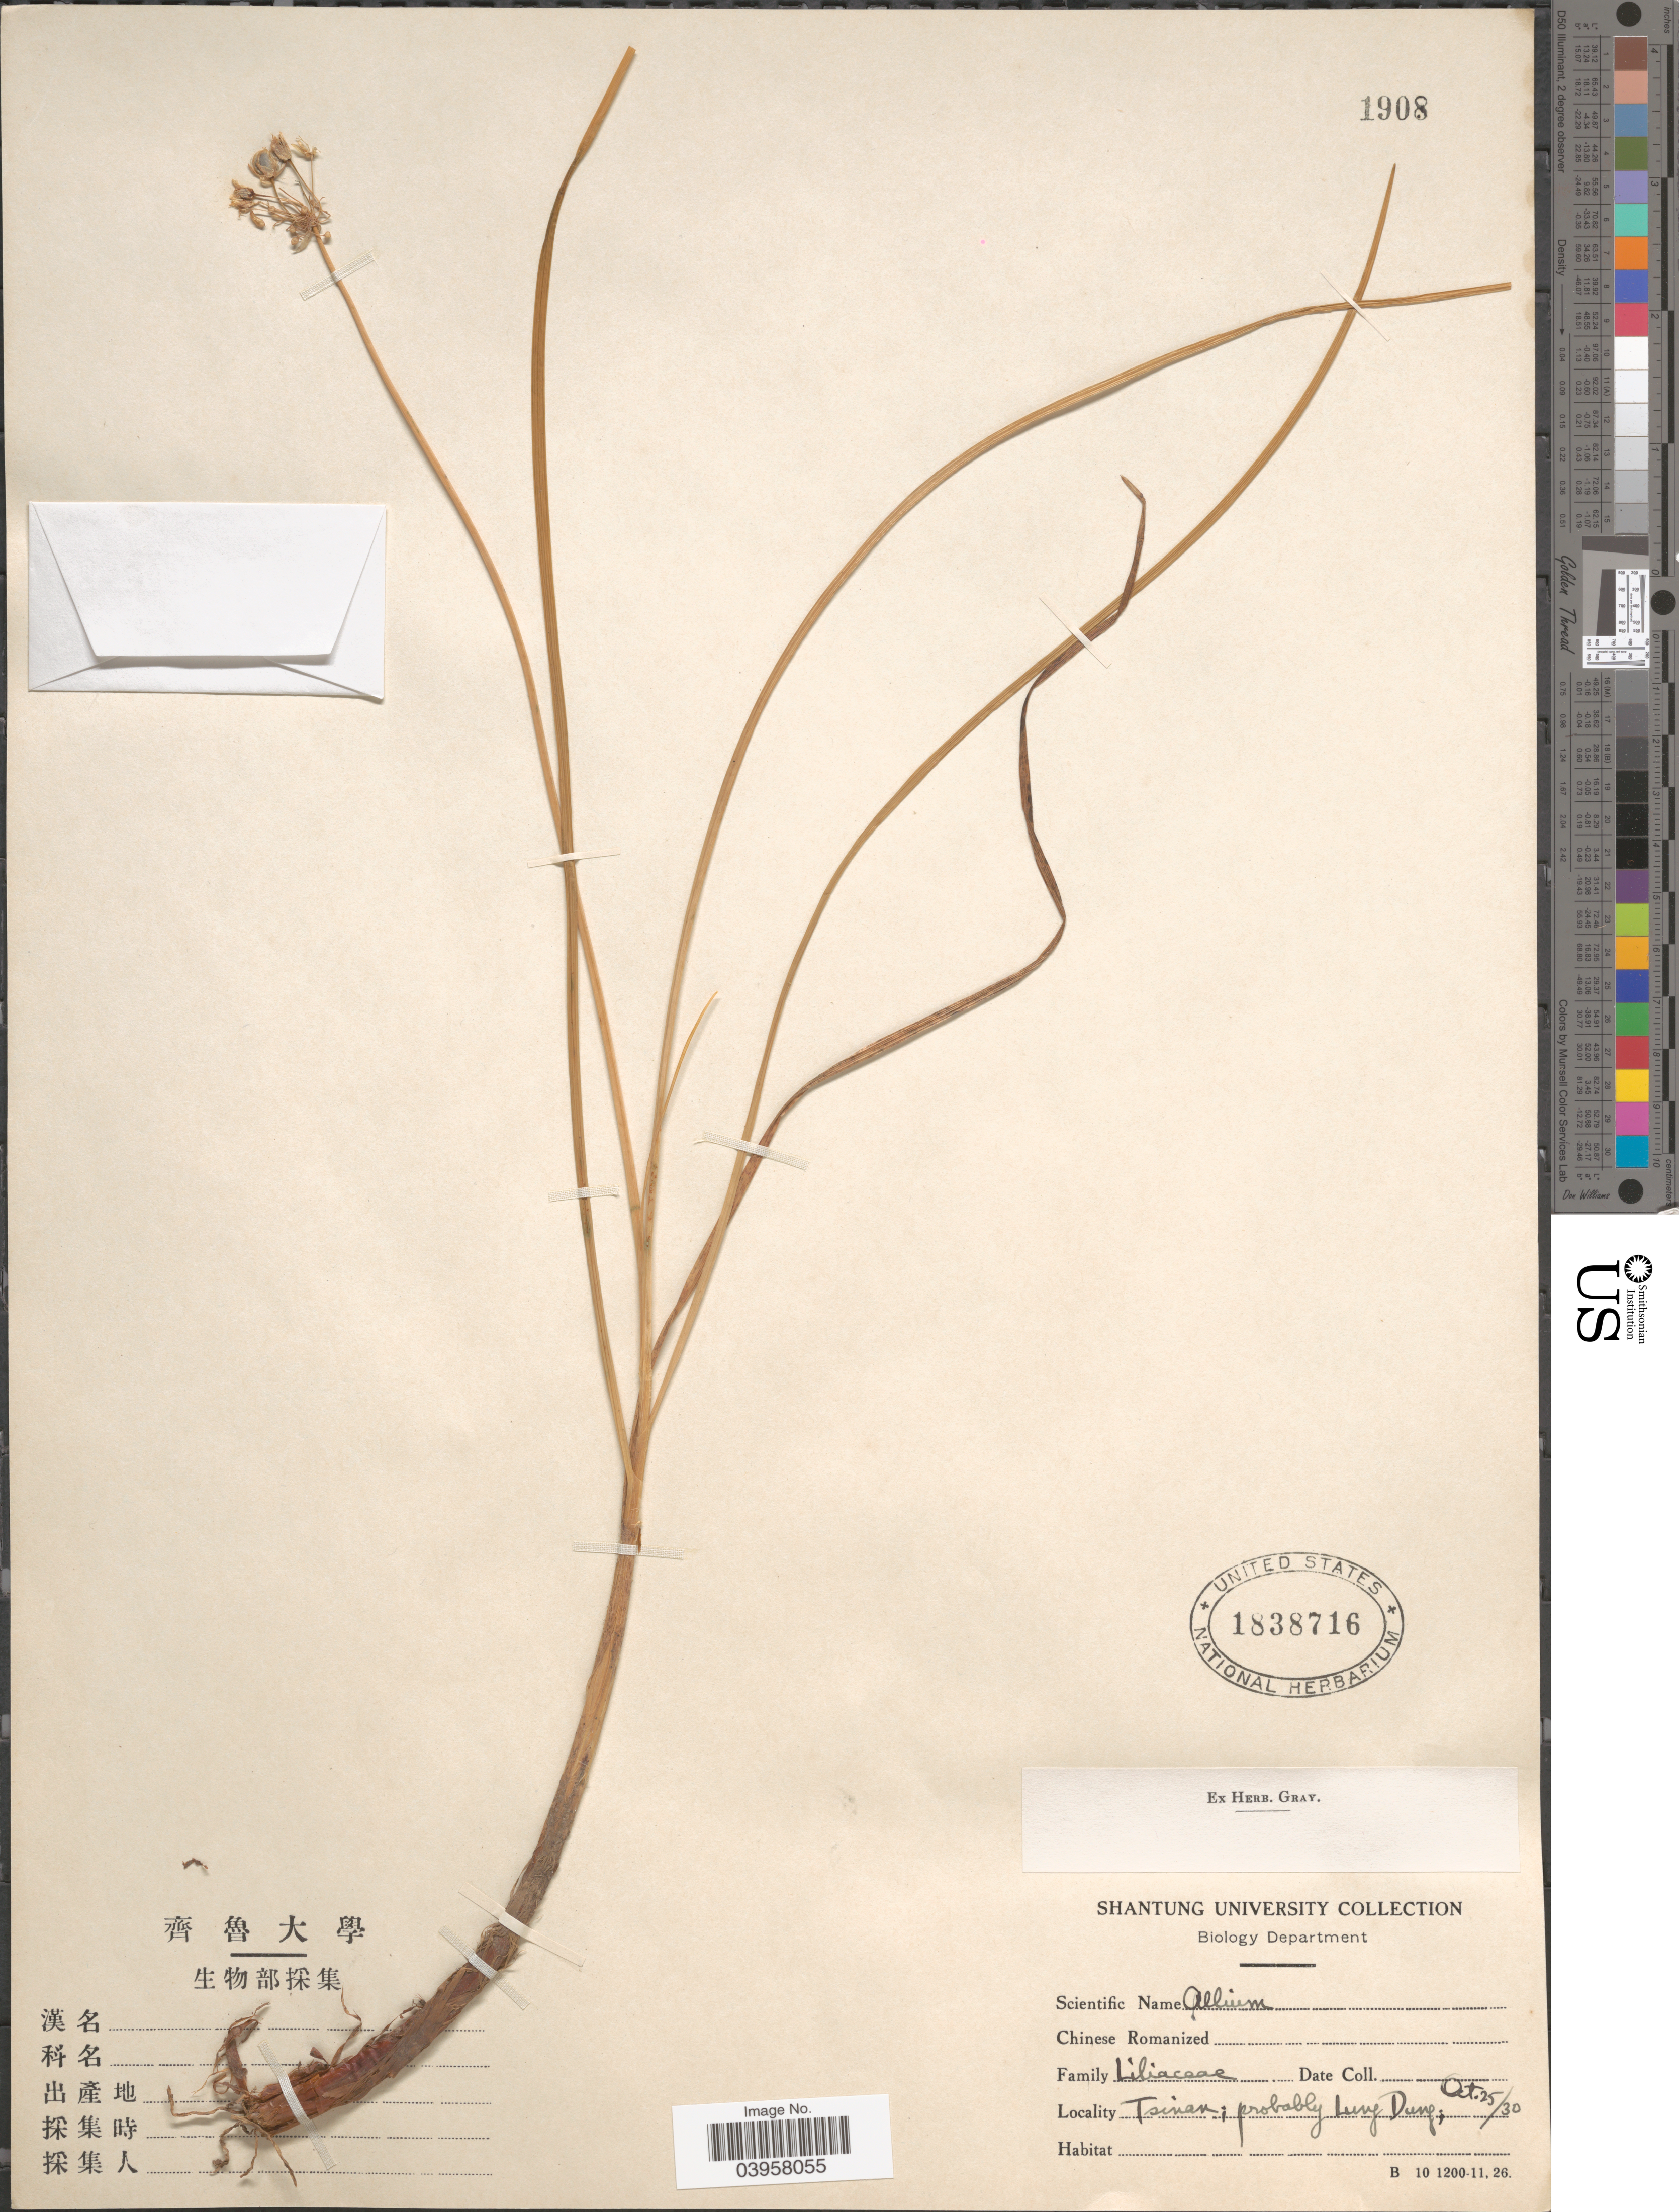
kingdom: Plantae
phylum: Tracheophyta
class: Liliopsida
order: Asparagales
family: Amaryllidaceae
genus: Allium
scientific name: Allium sp.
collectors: ex herb. Gray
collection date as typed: Transcribed d/m/y: 25/10/30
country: China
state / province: Shandong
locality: Tsinan; probably Lung Dung.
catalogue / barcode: US 1838716